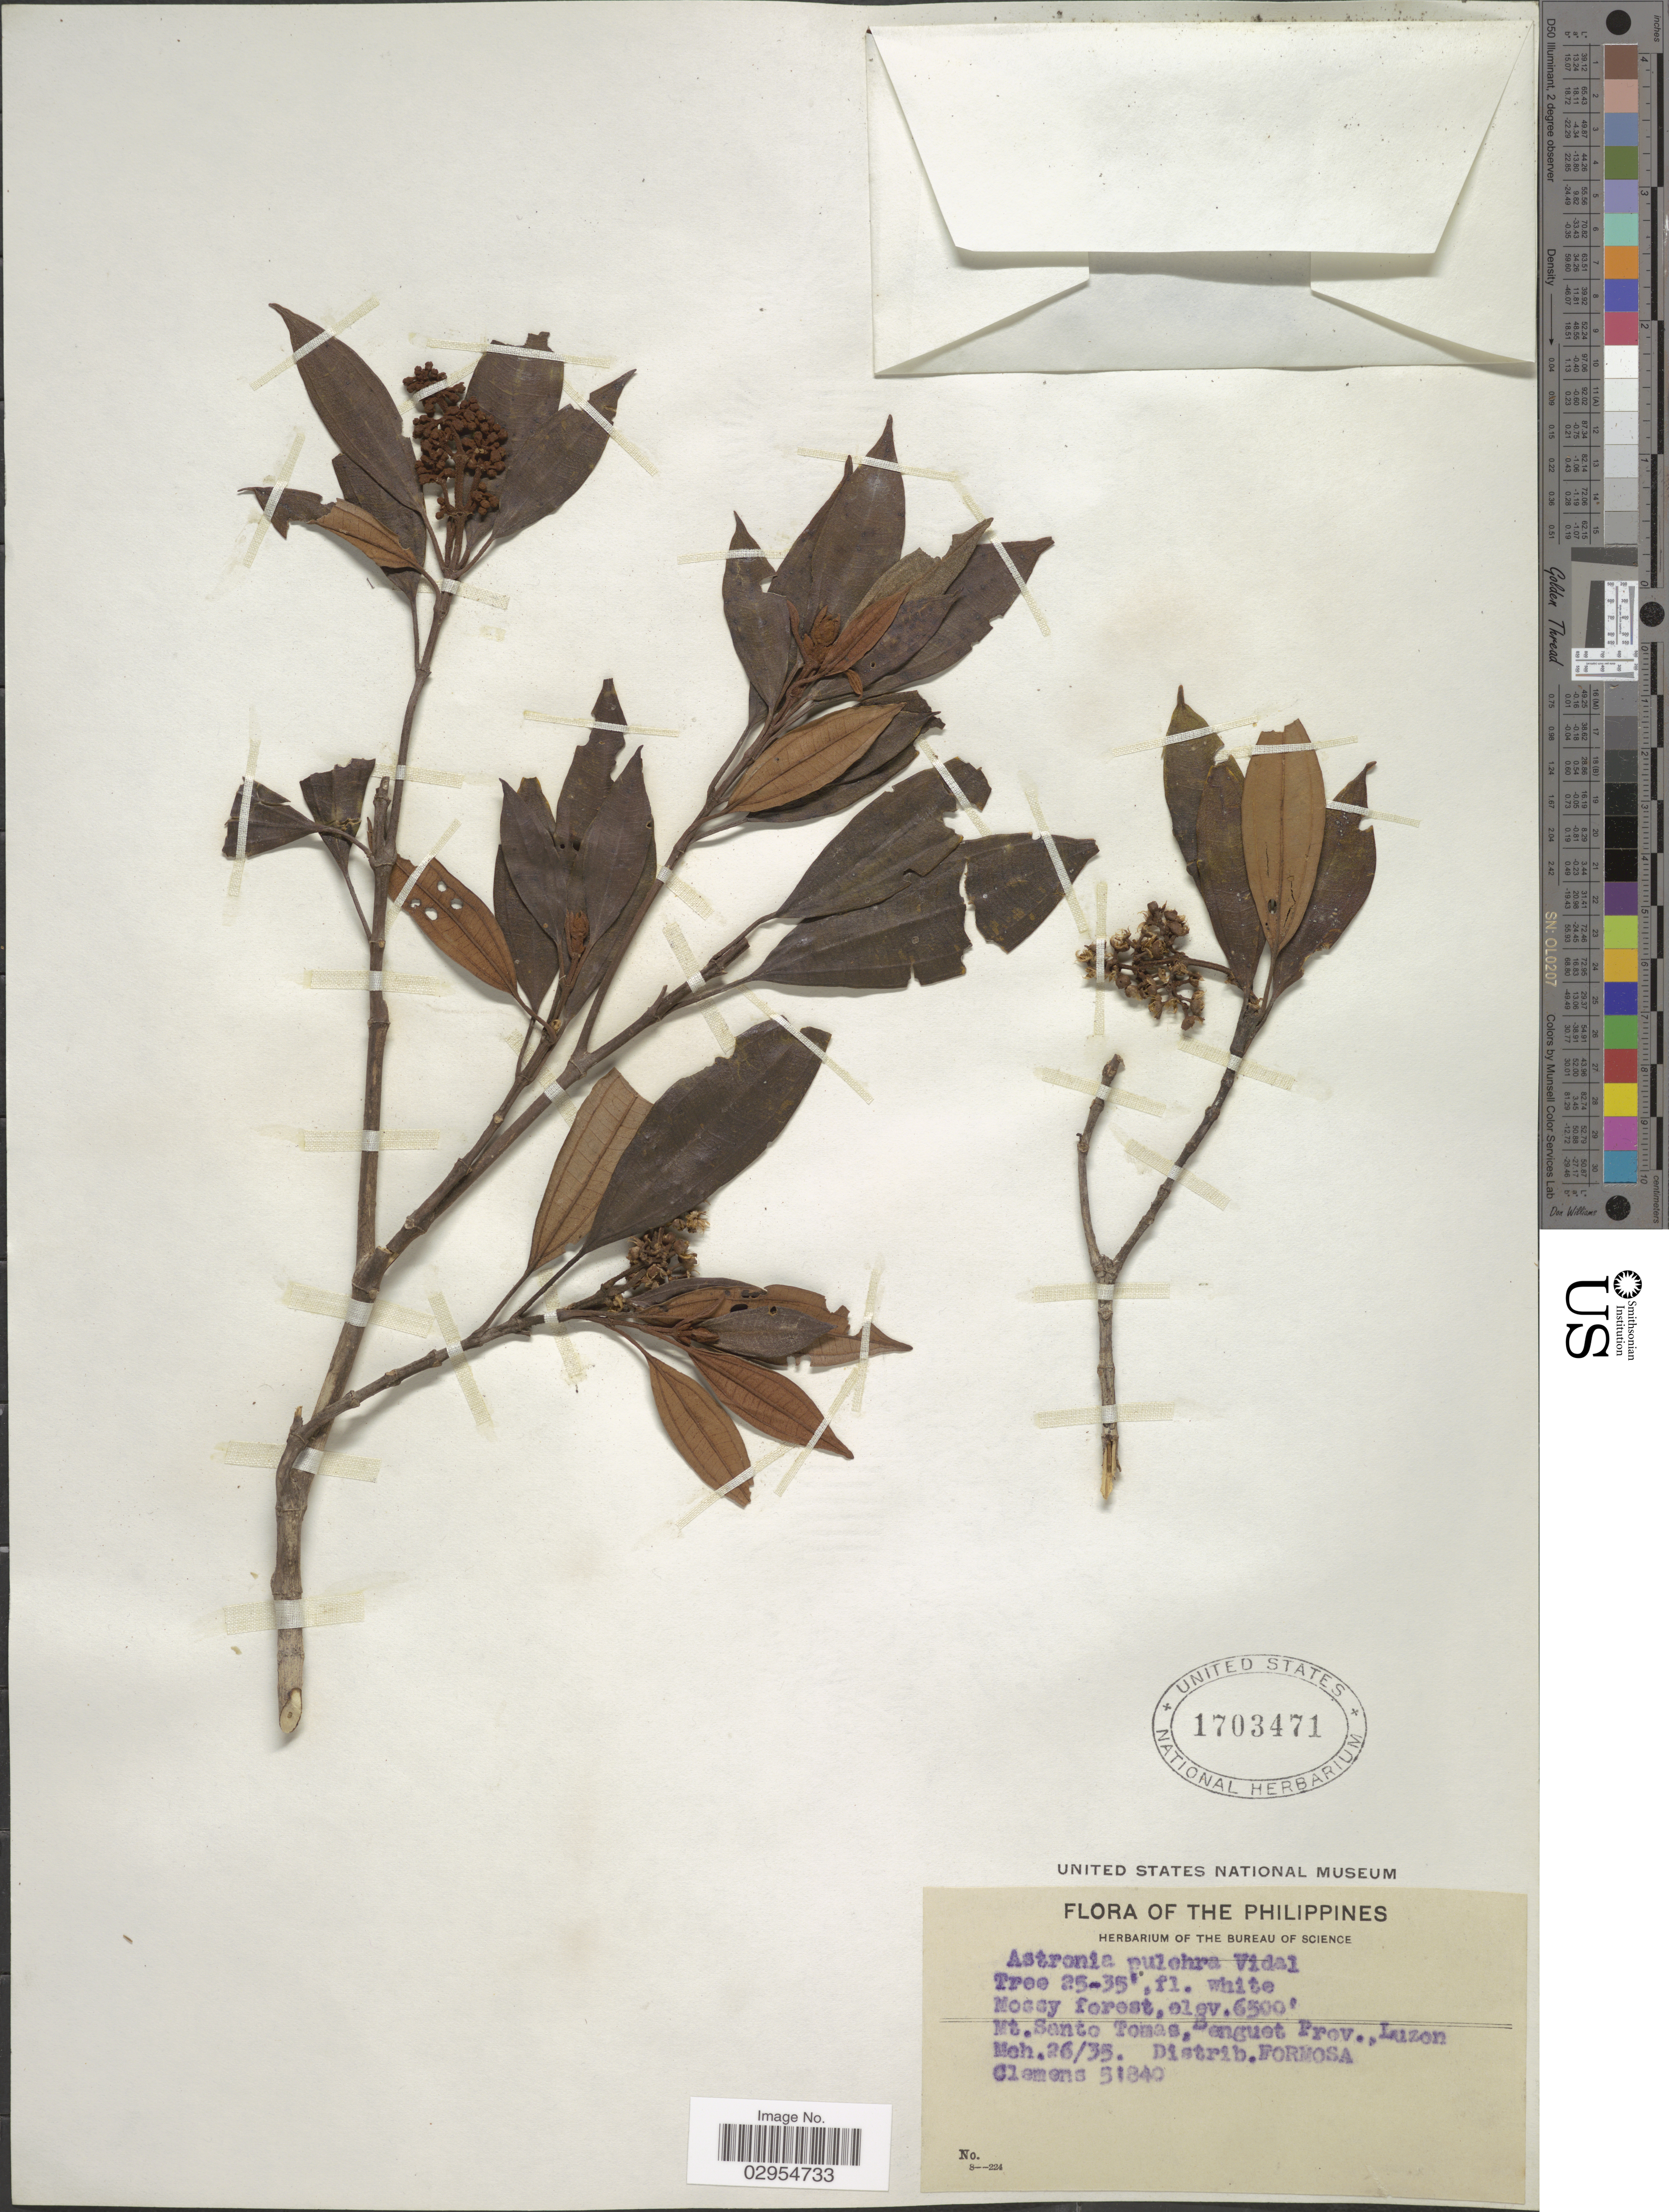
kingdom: Plantae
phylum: Tracheophyta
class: Magnoliopsida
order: Myrtales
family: Melastomataceae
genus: Astronia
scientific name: Astronia pulchra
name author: S. Vidal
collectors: -. Clemens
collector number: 51840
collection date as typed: Transcribed d/m/y: 26/5/35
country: Philippines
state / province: Cordillera (Administrative Region)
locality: Mt. Santo Tomas, Benguet Prov., Luzon.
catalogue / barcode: US 1703471